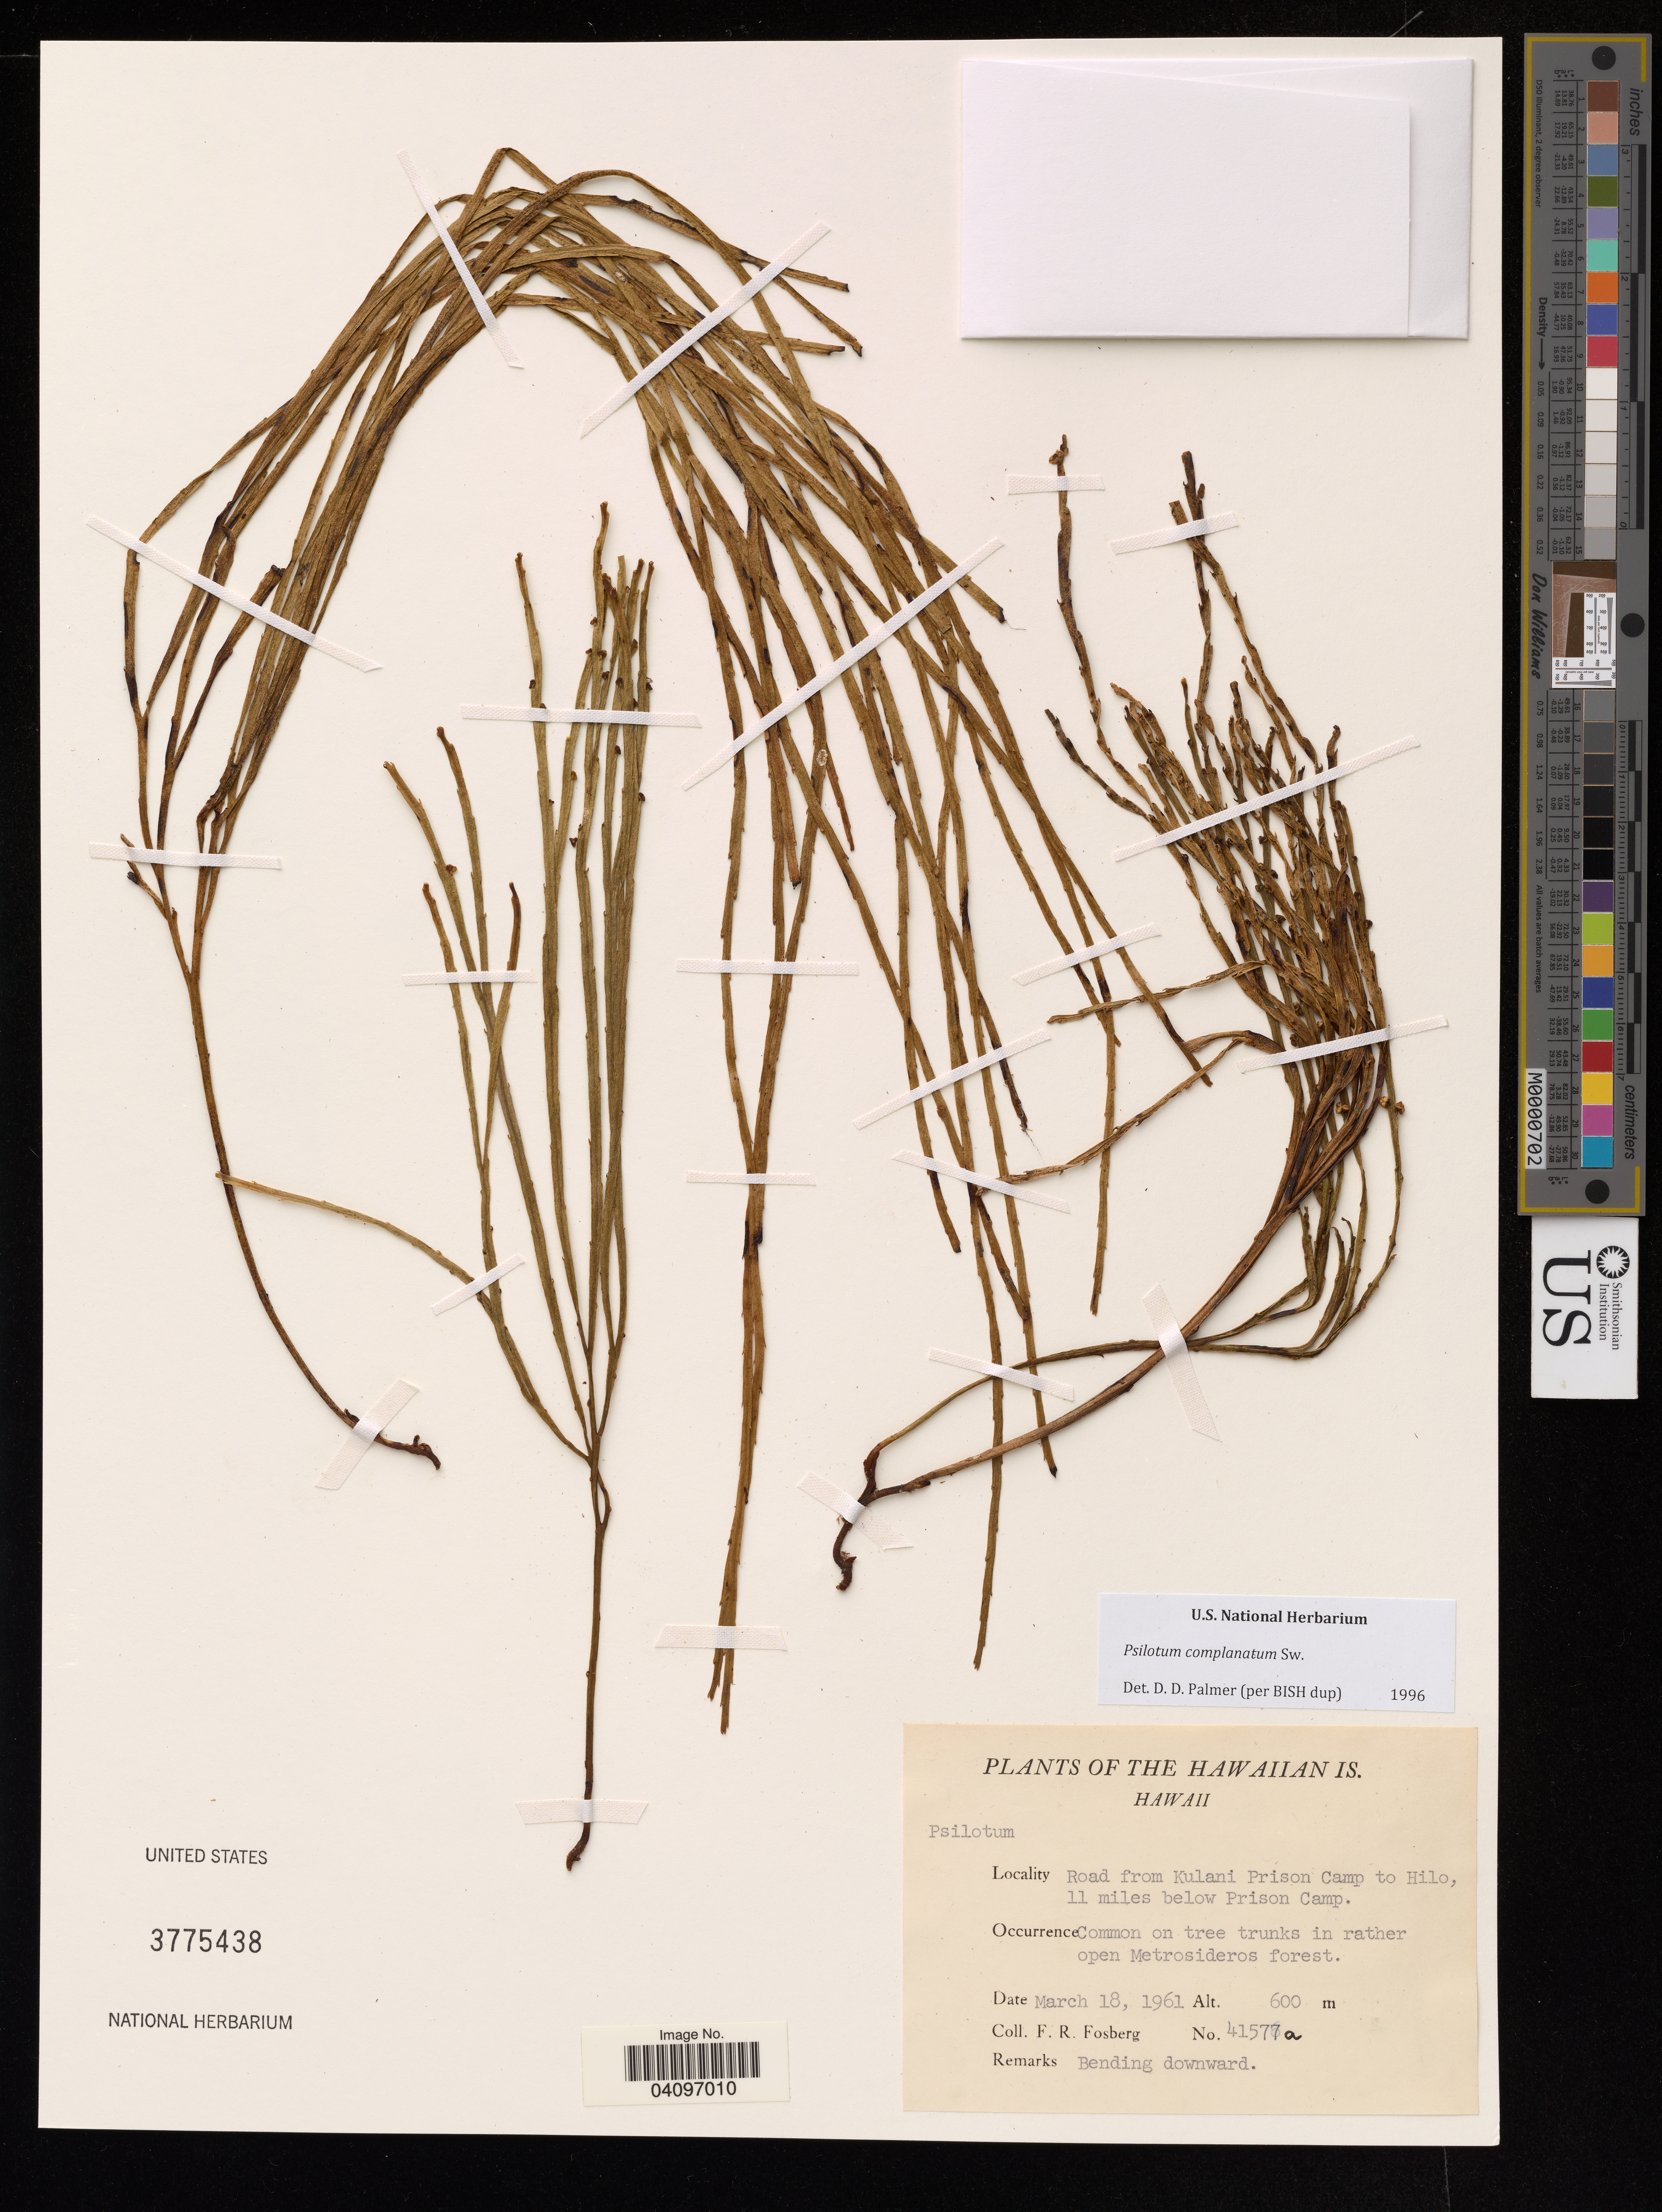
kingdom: Plantae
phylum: Tracheophyta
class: Polypodiopsida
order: Psilotales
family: Psilotaceae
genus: Psilotum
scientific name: Psilotum complanatum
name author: Sw.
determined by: Palmer, D. D.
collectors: F. R. Fosberg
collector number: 41577a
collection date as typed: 18 Mar 1961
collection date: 1961-03-18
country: United States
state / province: Hawaii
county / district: Hawaii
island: Hawaii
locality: Rd from Kulani Prison Camp to Hilo, 11 mi below Prison Camp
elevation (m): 600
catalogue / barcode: US 3775438